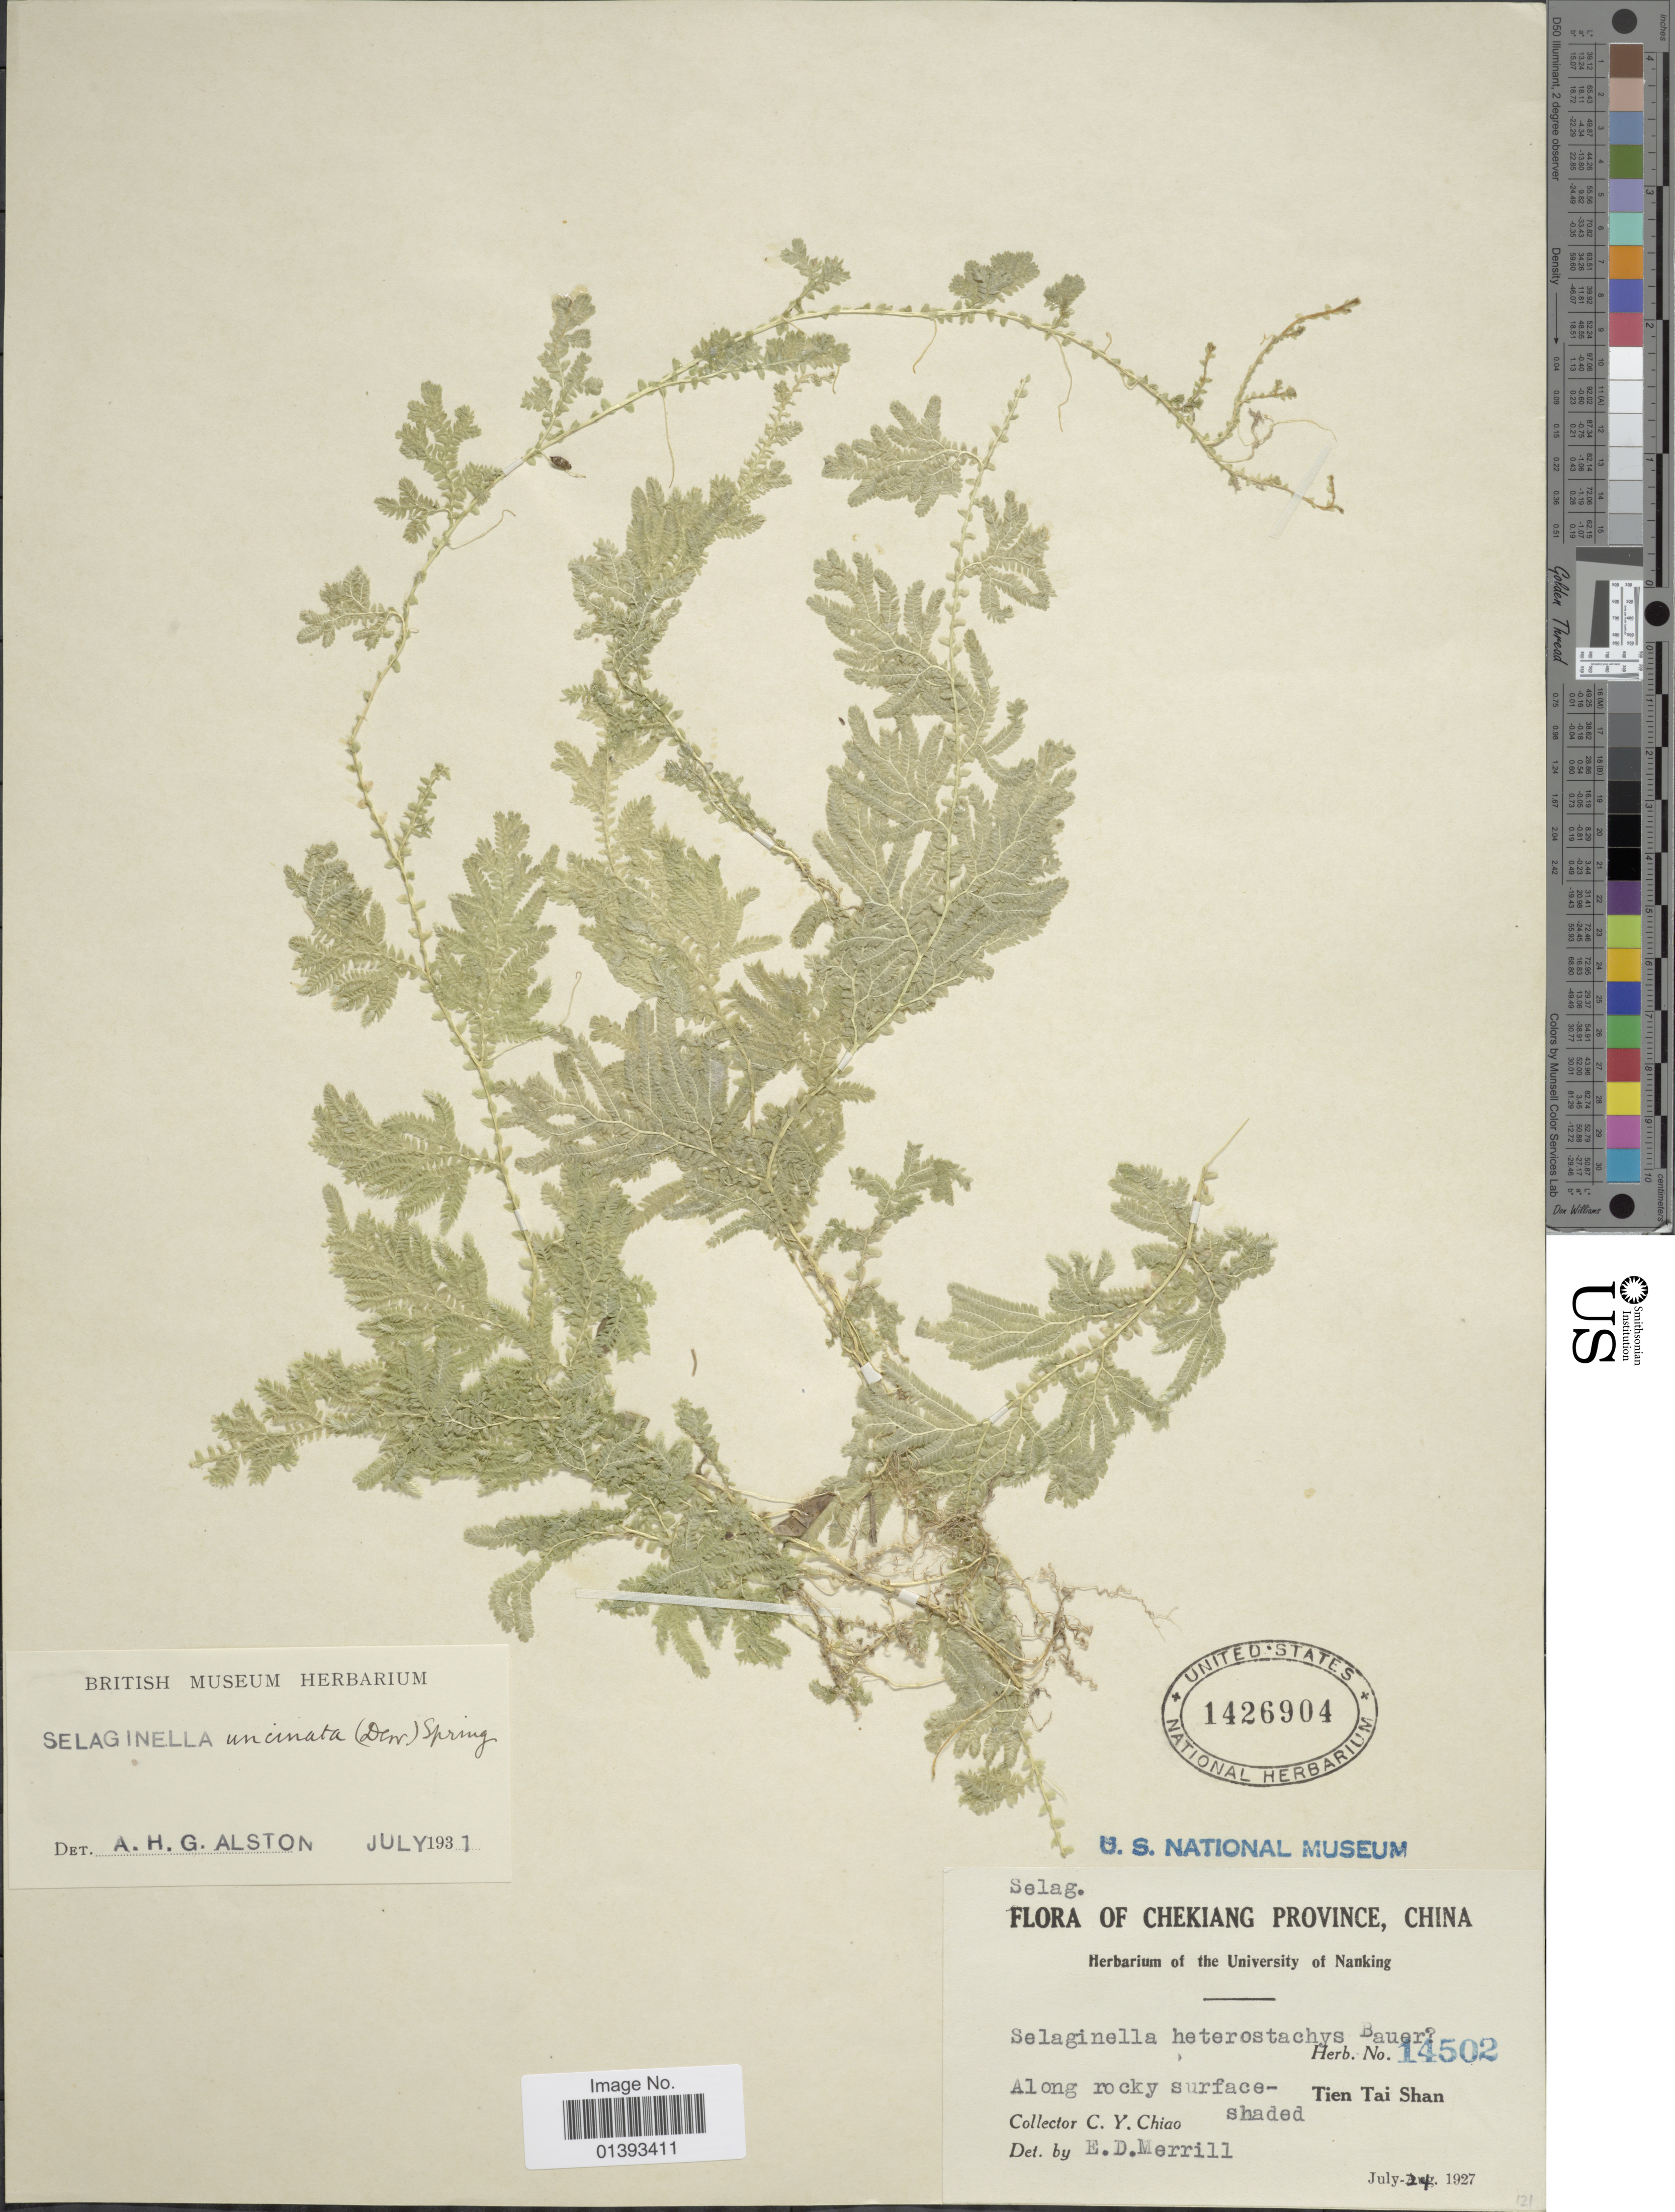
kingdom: Plantae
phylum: Tracheophyta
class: Lycopodiopsida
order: Selaginellales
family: Selaginellaceae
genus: Selaginella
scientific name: Selaginella uncinata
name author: (Desr. ex Poir.) Spring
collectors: C. Y. Chiao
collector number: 14502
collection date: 1927-07-24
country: China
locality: Chekiang Province, Along rocky surface, Tien Tai Shan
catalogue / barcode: US 1426904